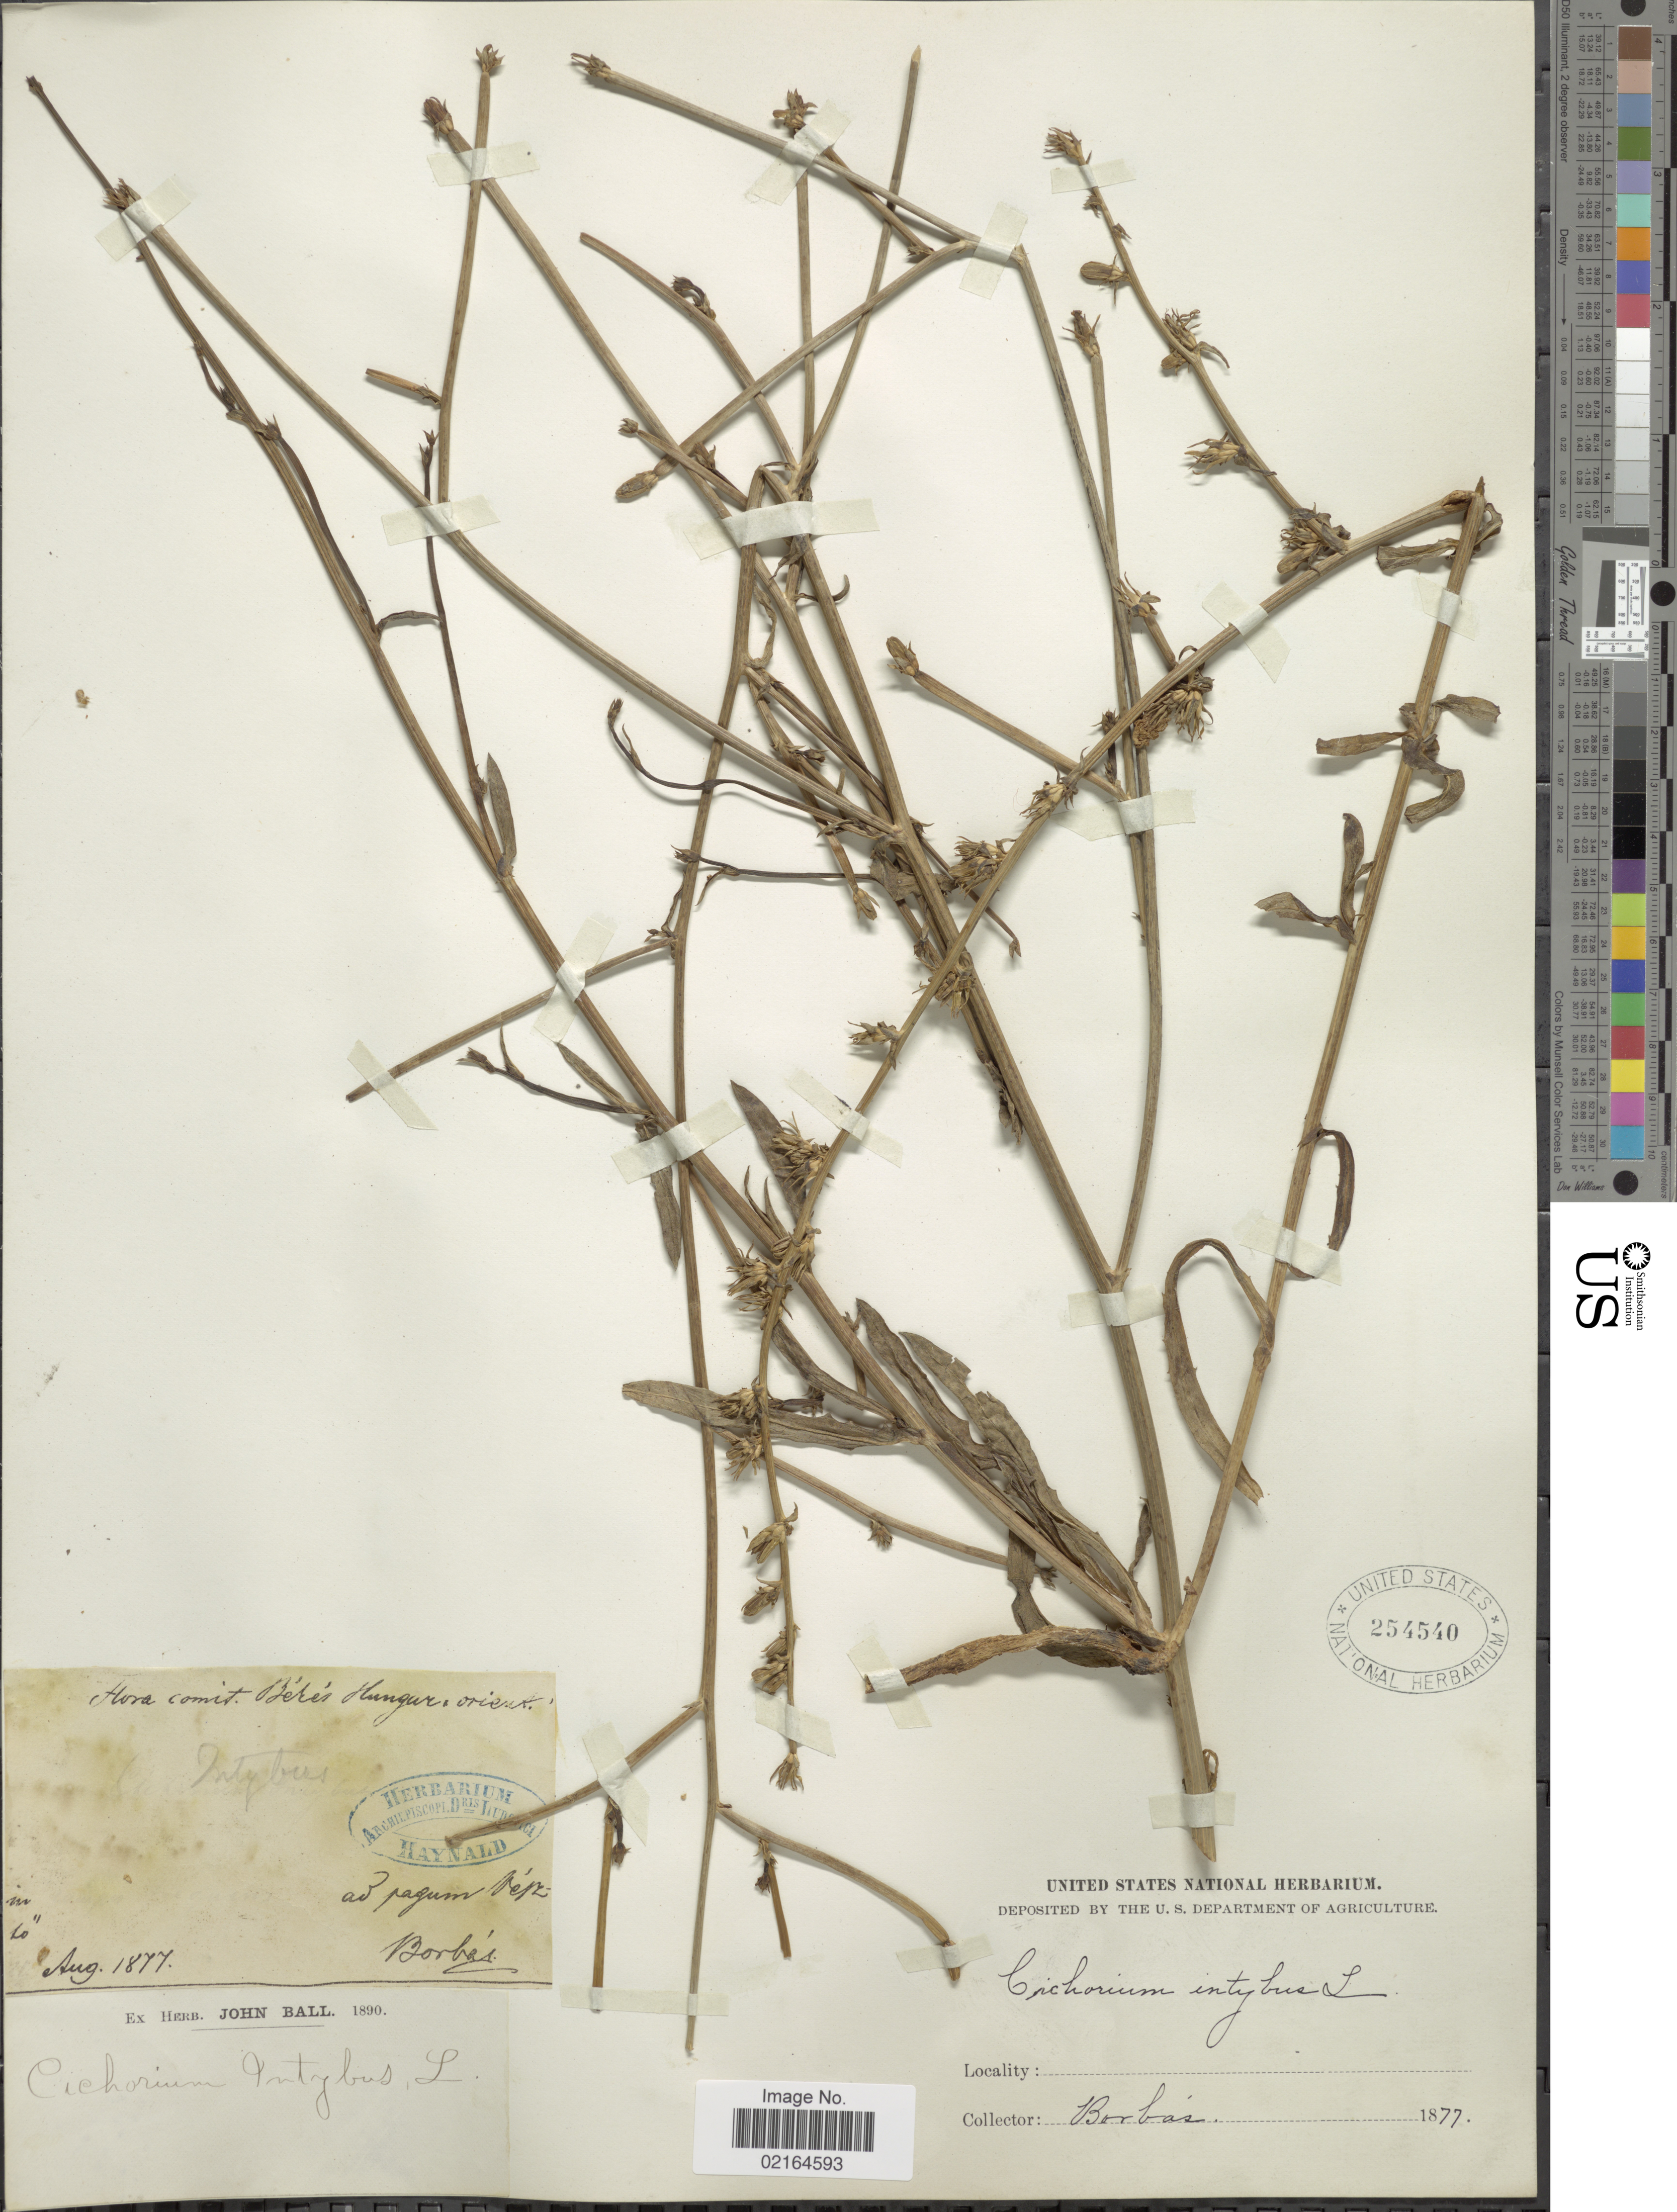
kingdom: Plantae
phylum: Tracheophyta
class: Magnoliopsida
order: Asterales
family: Asteraceae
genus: Cichorium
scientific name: Cichorium intybus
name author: L.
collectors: V. von Borbás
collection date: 1877-08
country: Hungary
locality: Ad pagum verz., Comit Hungar. Orient. [interpreted]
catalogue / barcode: US 254540